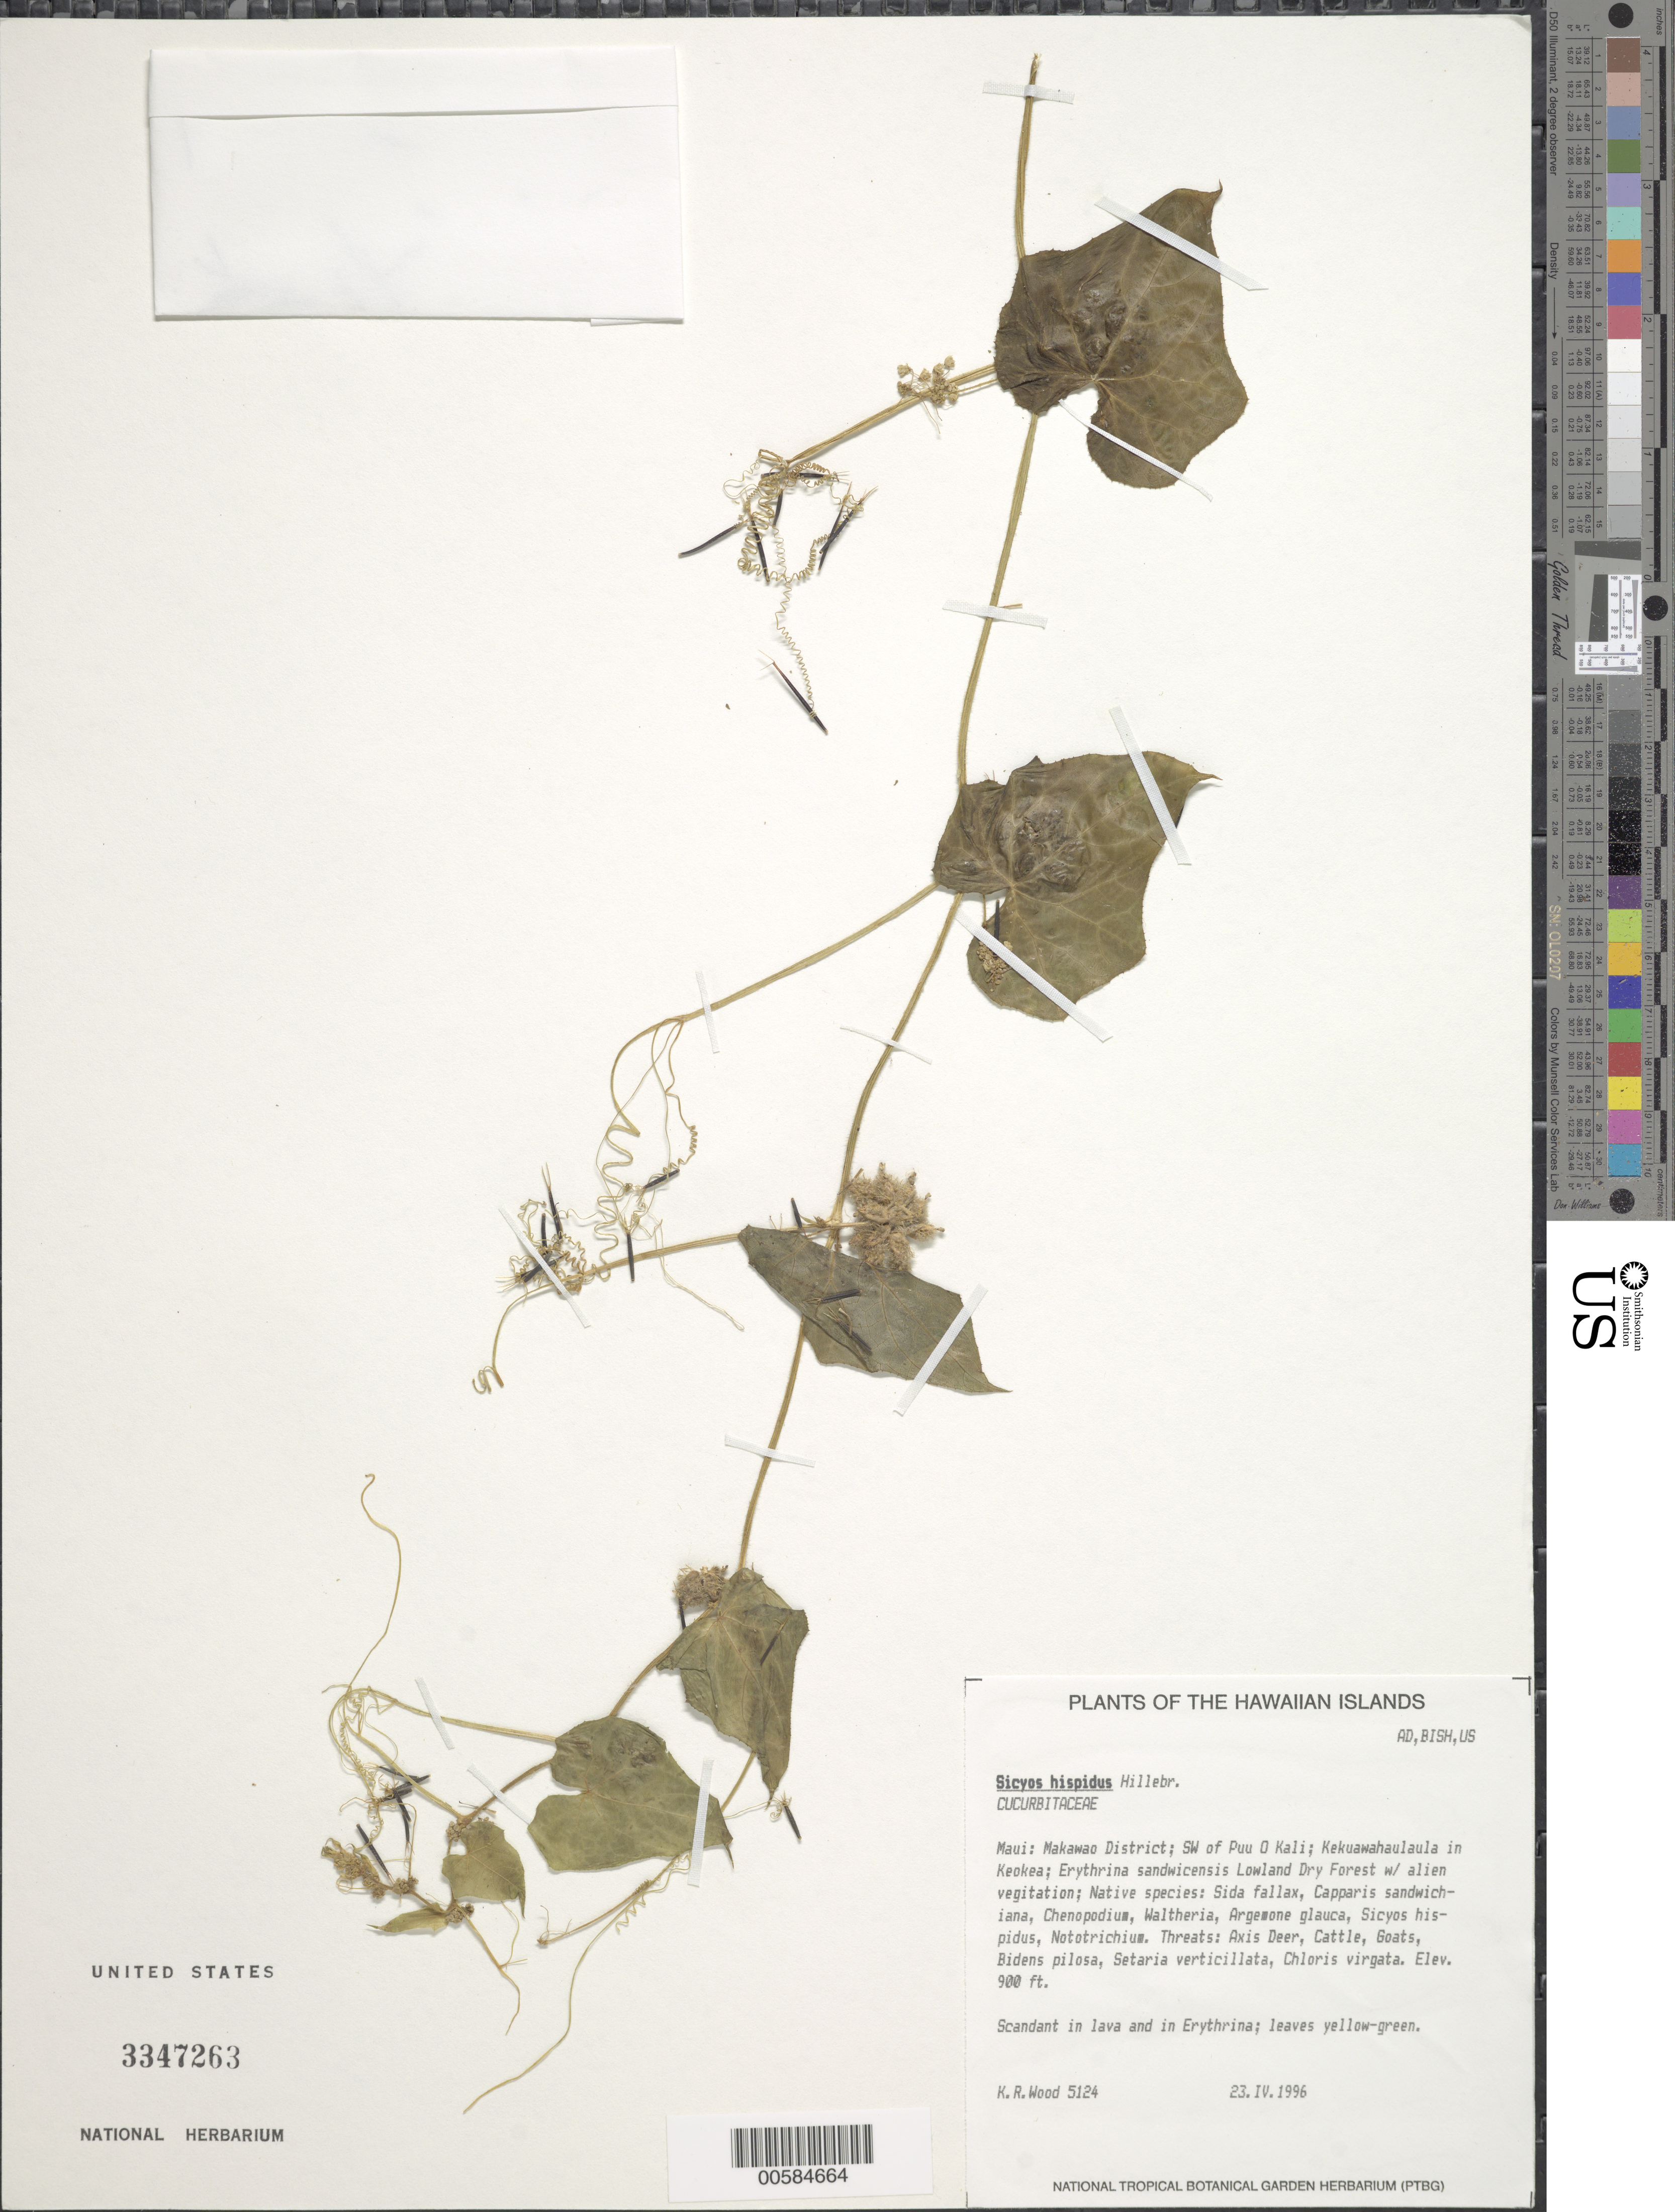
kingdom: Plantae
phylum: Tracheophyta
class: Magnoliopsida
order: Cucurbitales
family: Cucurbitaceae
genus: Sicyos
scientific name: Sicyos hispidus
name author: Hillebr.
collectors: K. R. Wood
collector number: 5124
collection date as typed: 23 Apr 1996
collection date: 1996-04-23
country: United States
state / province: Hawaii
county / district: Maui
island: Maui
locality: Makawao Dist; SW of Puu O Kali; Kekuawahaulaula in Keokea.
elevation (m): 274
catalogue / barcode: US 3347263